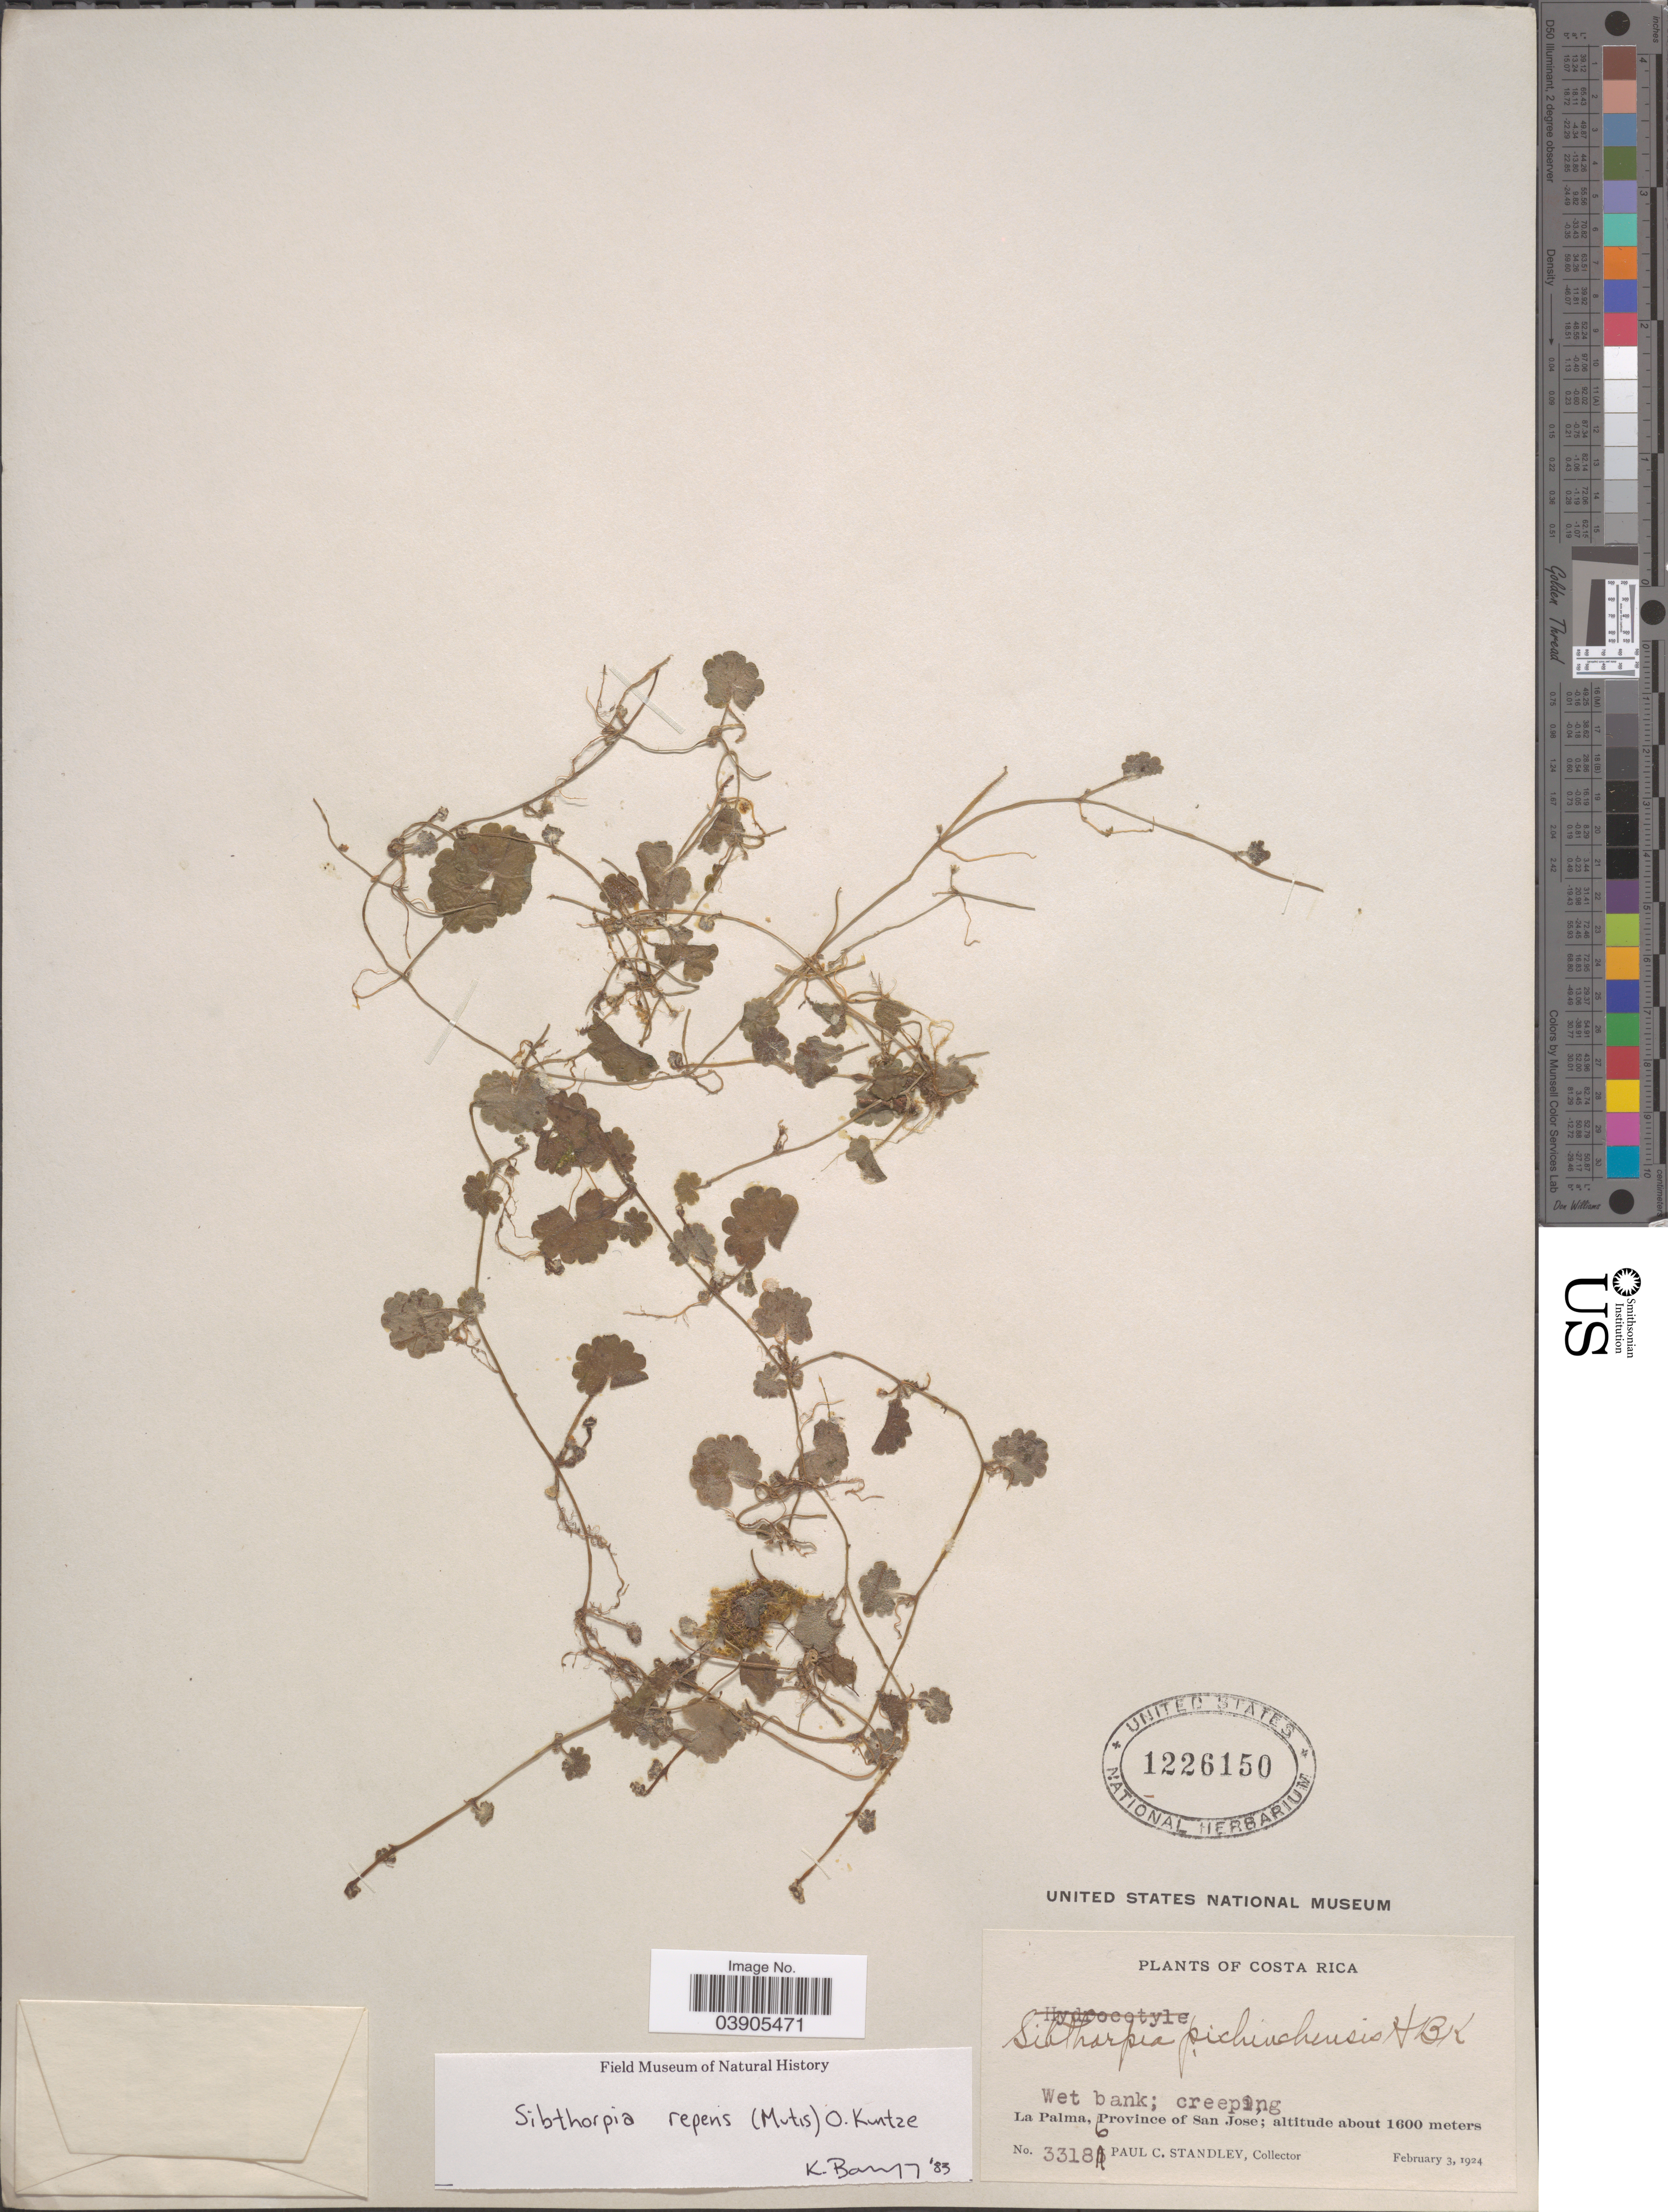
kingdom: Plantae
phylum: Tracheophyta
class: Magnoliopsida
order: Lamiales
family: Plantaginaceae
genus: Sibthorpia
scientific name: Sibthorpia repens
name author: (L.) Kuntze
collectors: P. C. Standley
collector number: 33186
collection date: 1924-02-03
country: Costa Rica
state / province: San José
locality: La Palma.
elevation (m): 1600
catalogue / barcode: US 1226150